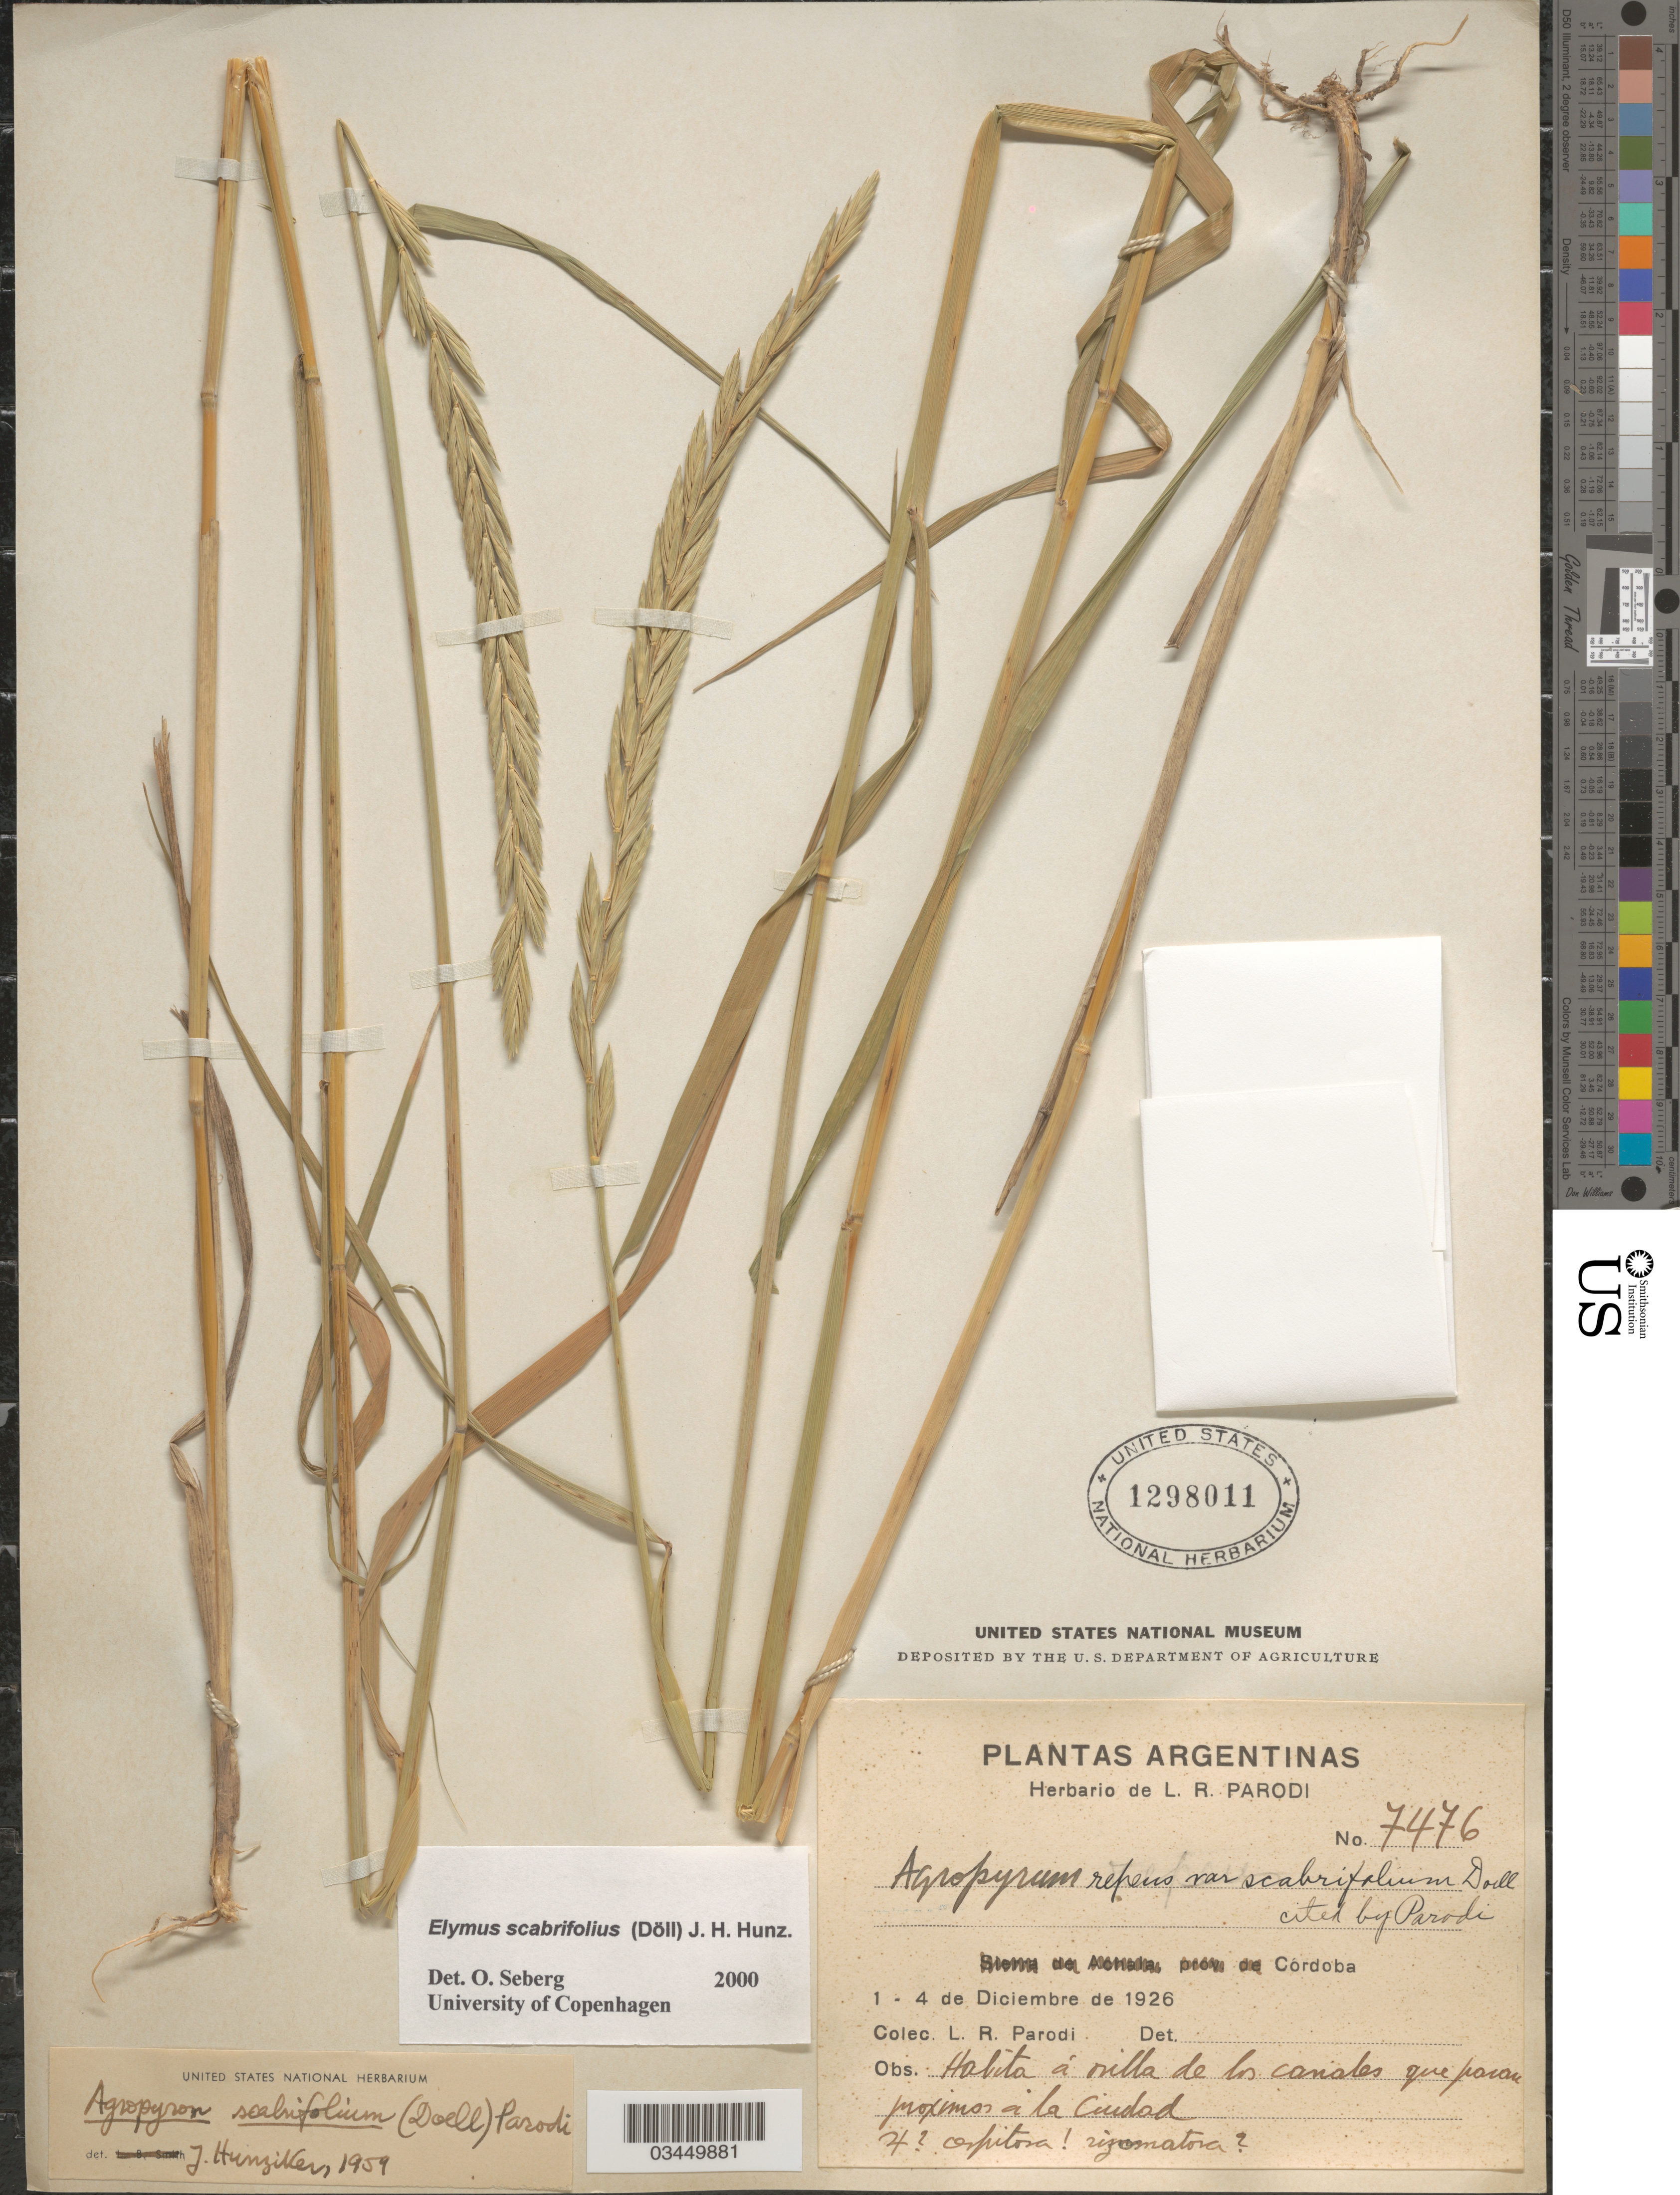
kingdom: Plantae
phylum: Tracheophyta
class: Liliopsida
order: Poales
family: Poaceae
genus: Elymus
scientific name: Elymus scabrifolius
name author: (Döll) J.H. Hunz.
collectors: L. R. Parodi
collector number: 7476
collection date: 1926-12-01/1926-12-04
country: Argentina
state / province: Cordoba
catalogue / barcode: US 1298011